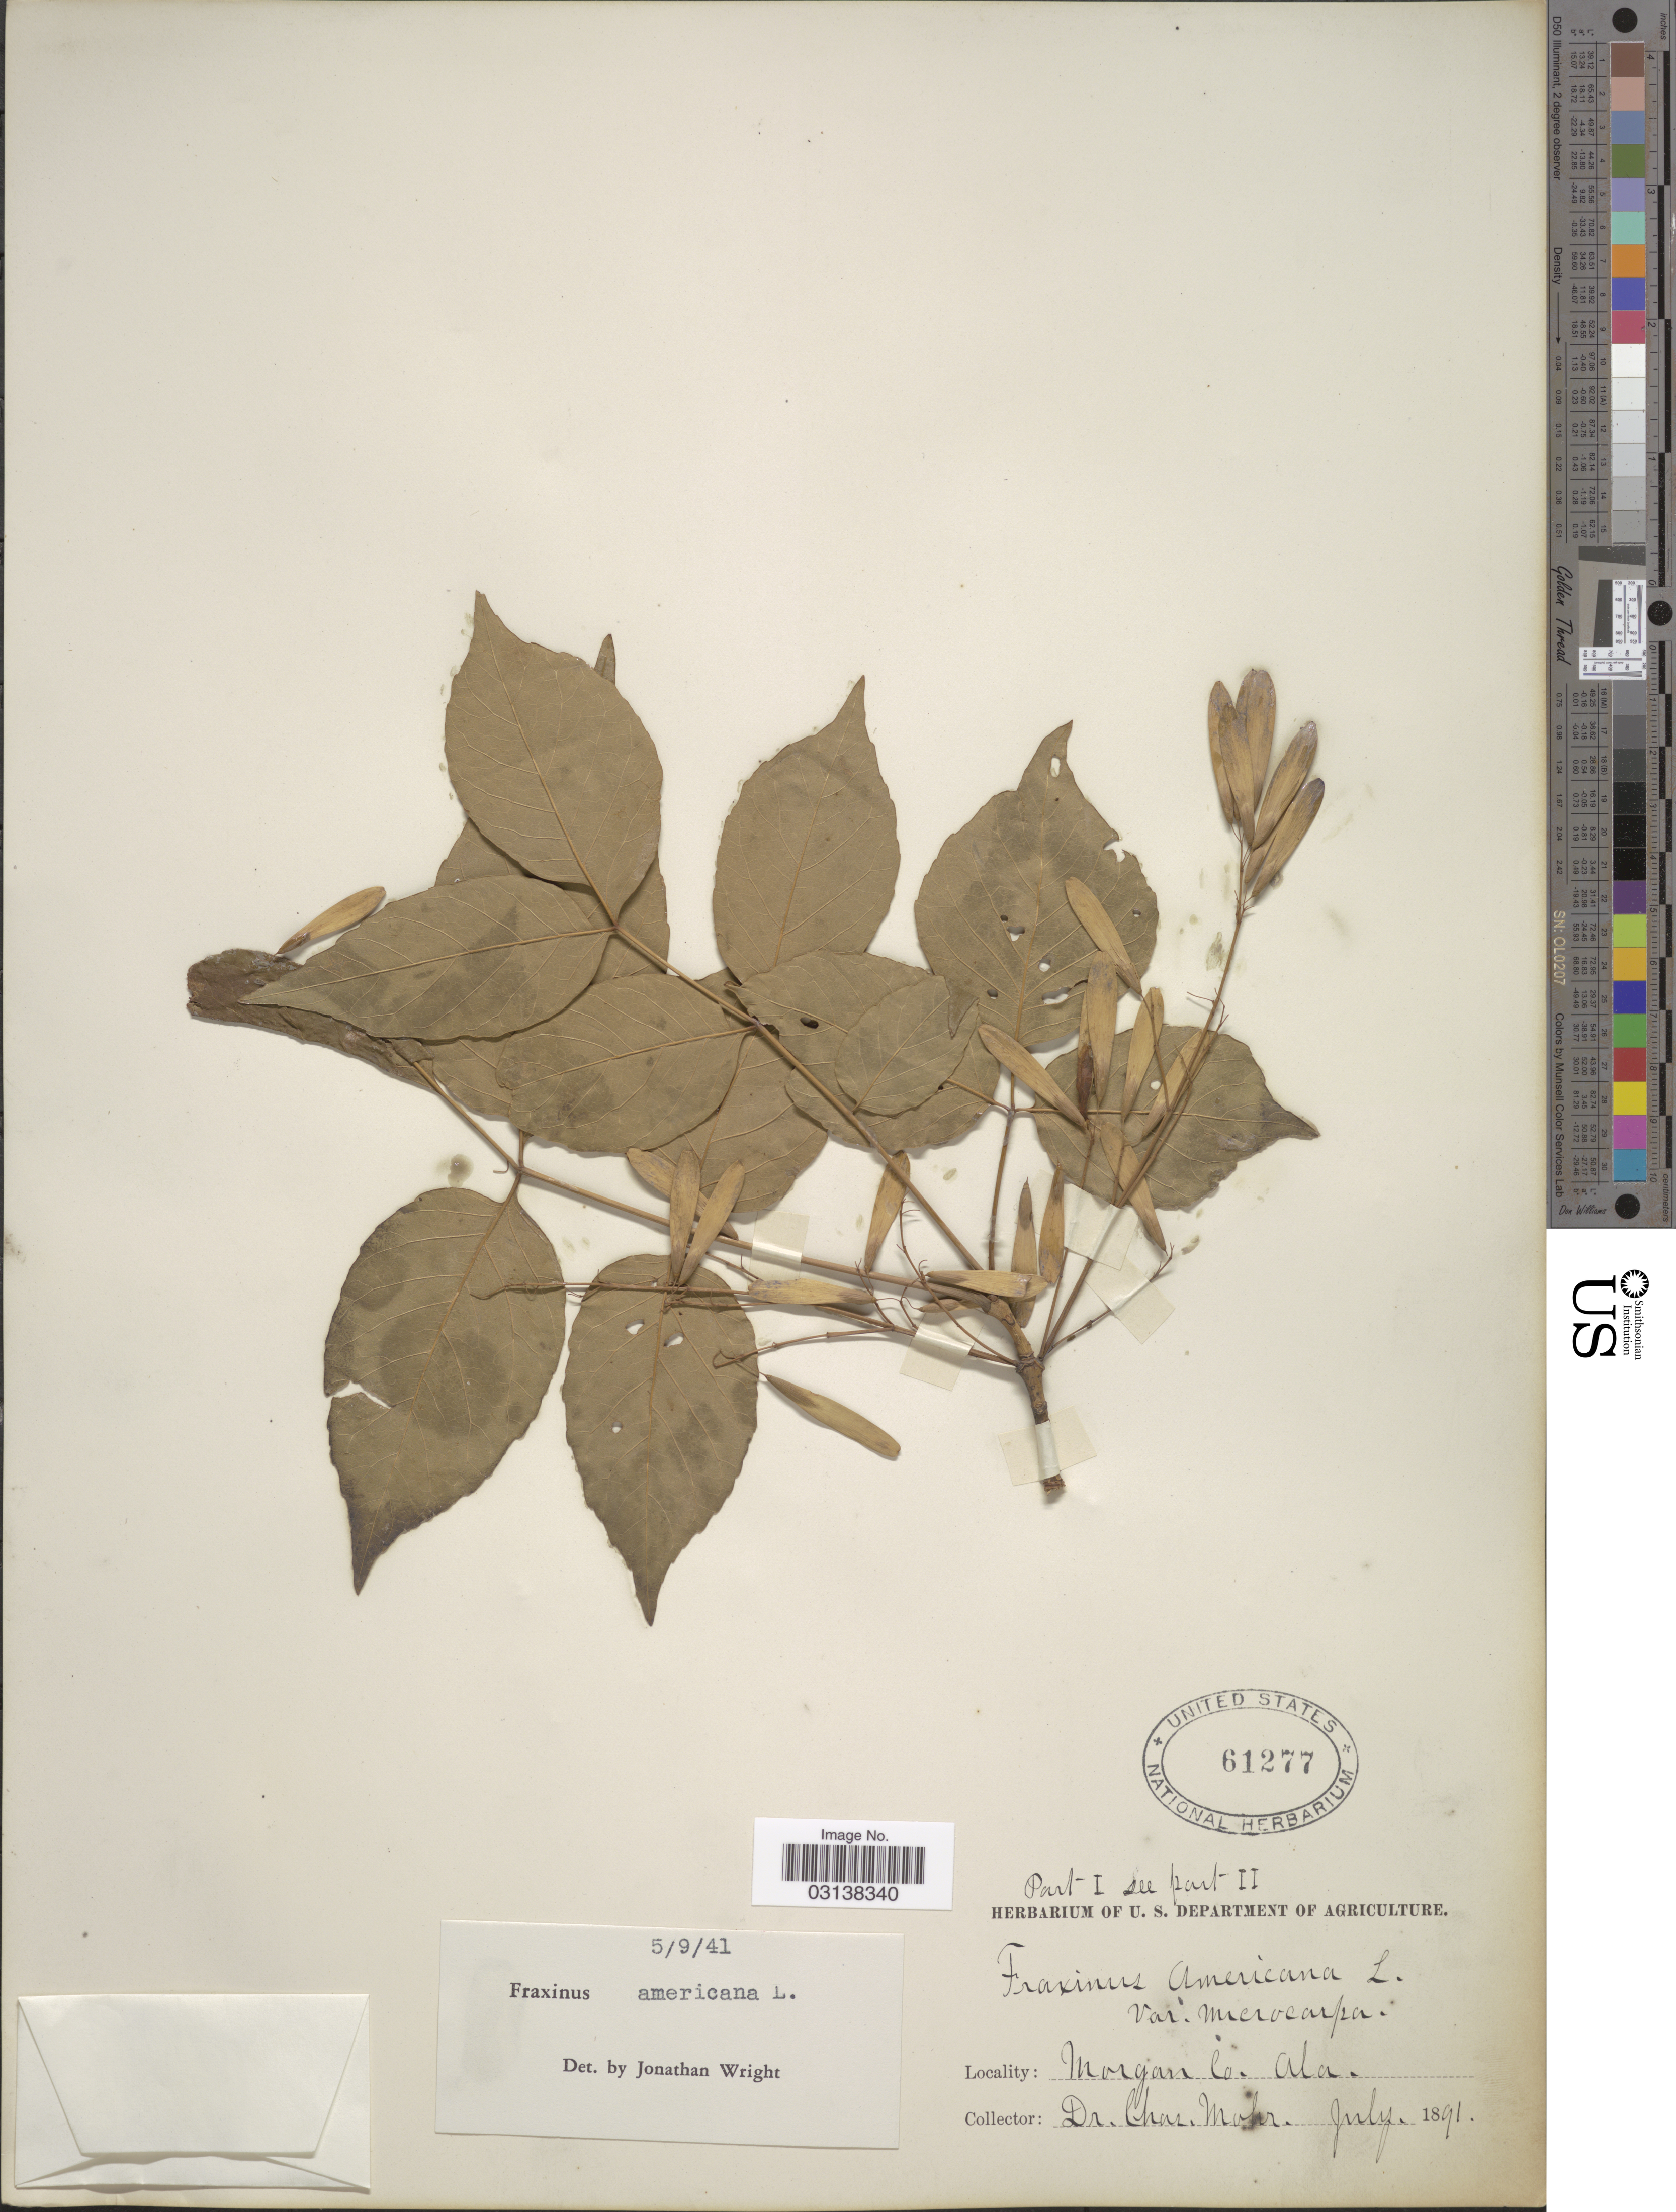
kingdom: Plantae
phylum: Tracheophyta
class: Magnoliopsida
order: Lamiales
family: Oleaceae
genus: Fraxinus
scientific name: Fraxinus americana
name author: L.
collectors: Mohr, C. T. (herbarium)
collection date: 1891-07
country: United States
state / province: Alabama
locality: Morgan Co.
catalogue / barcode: US 61277